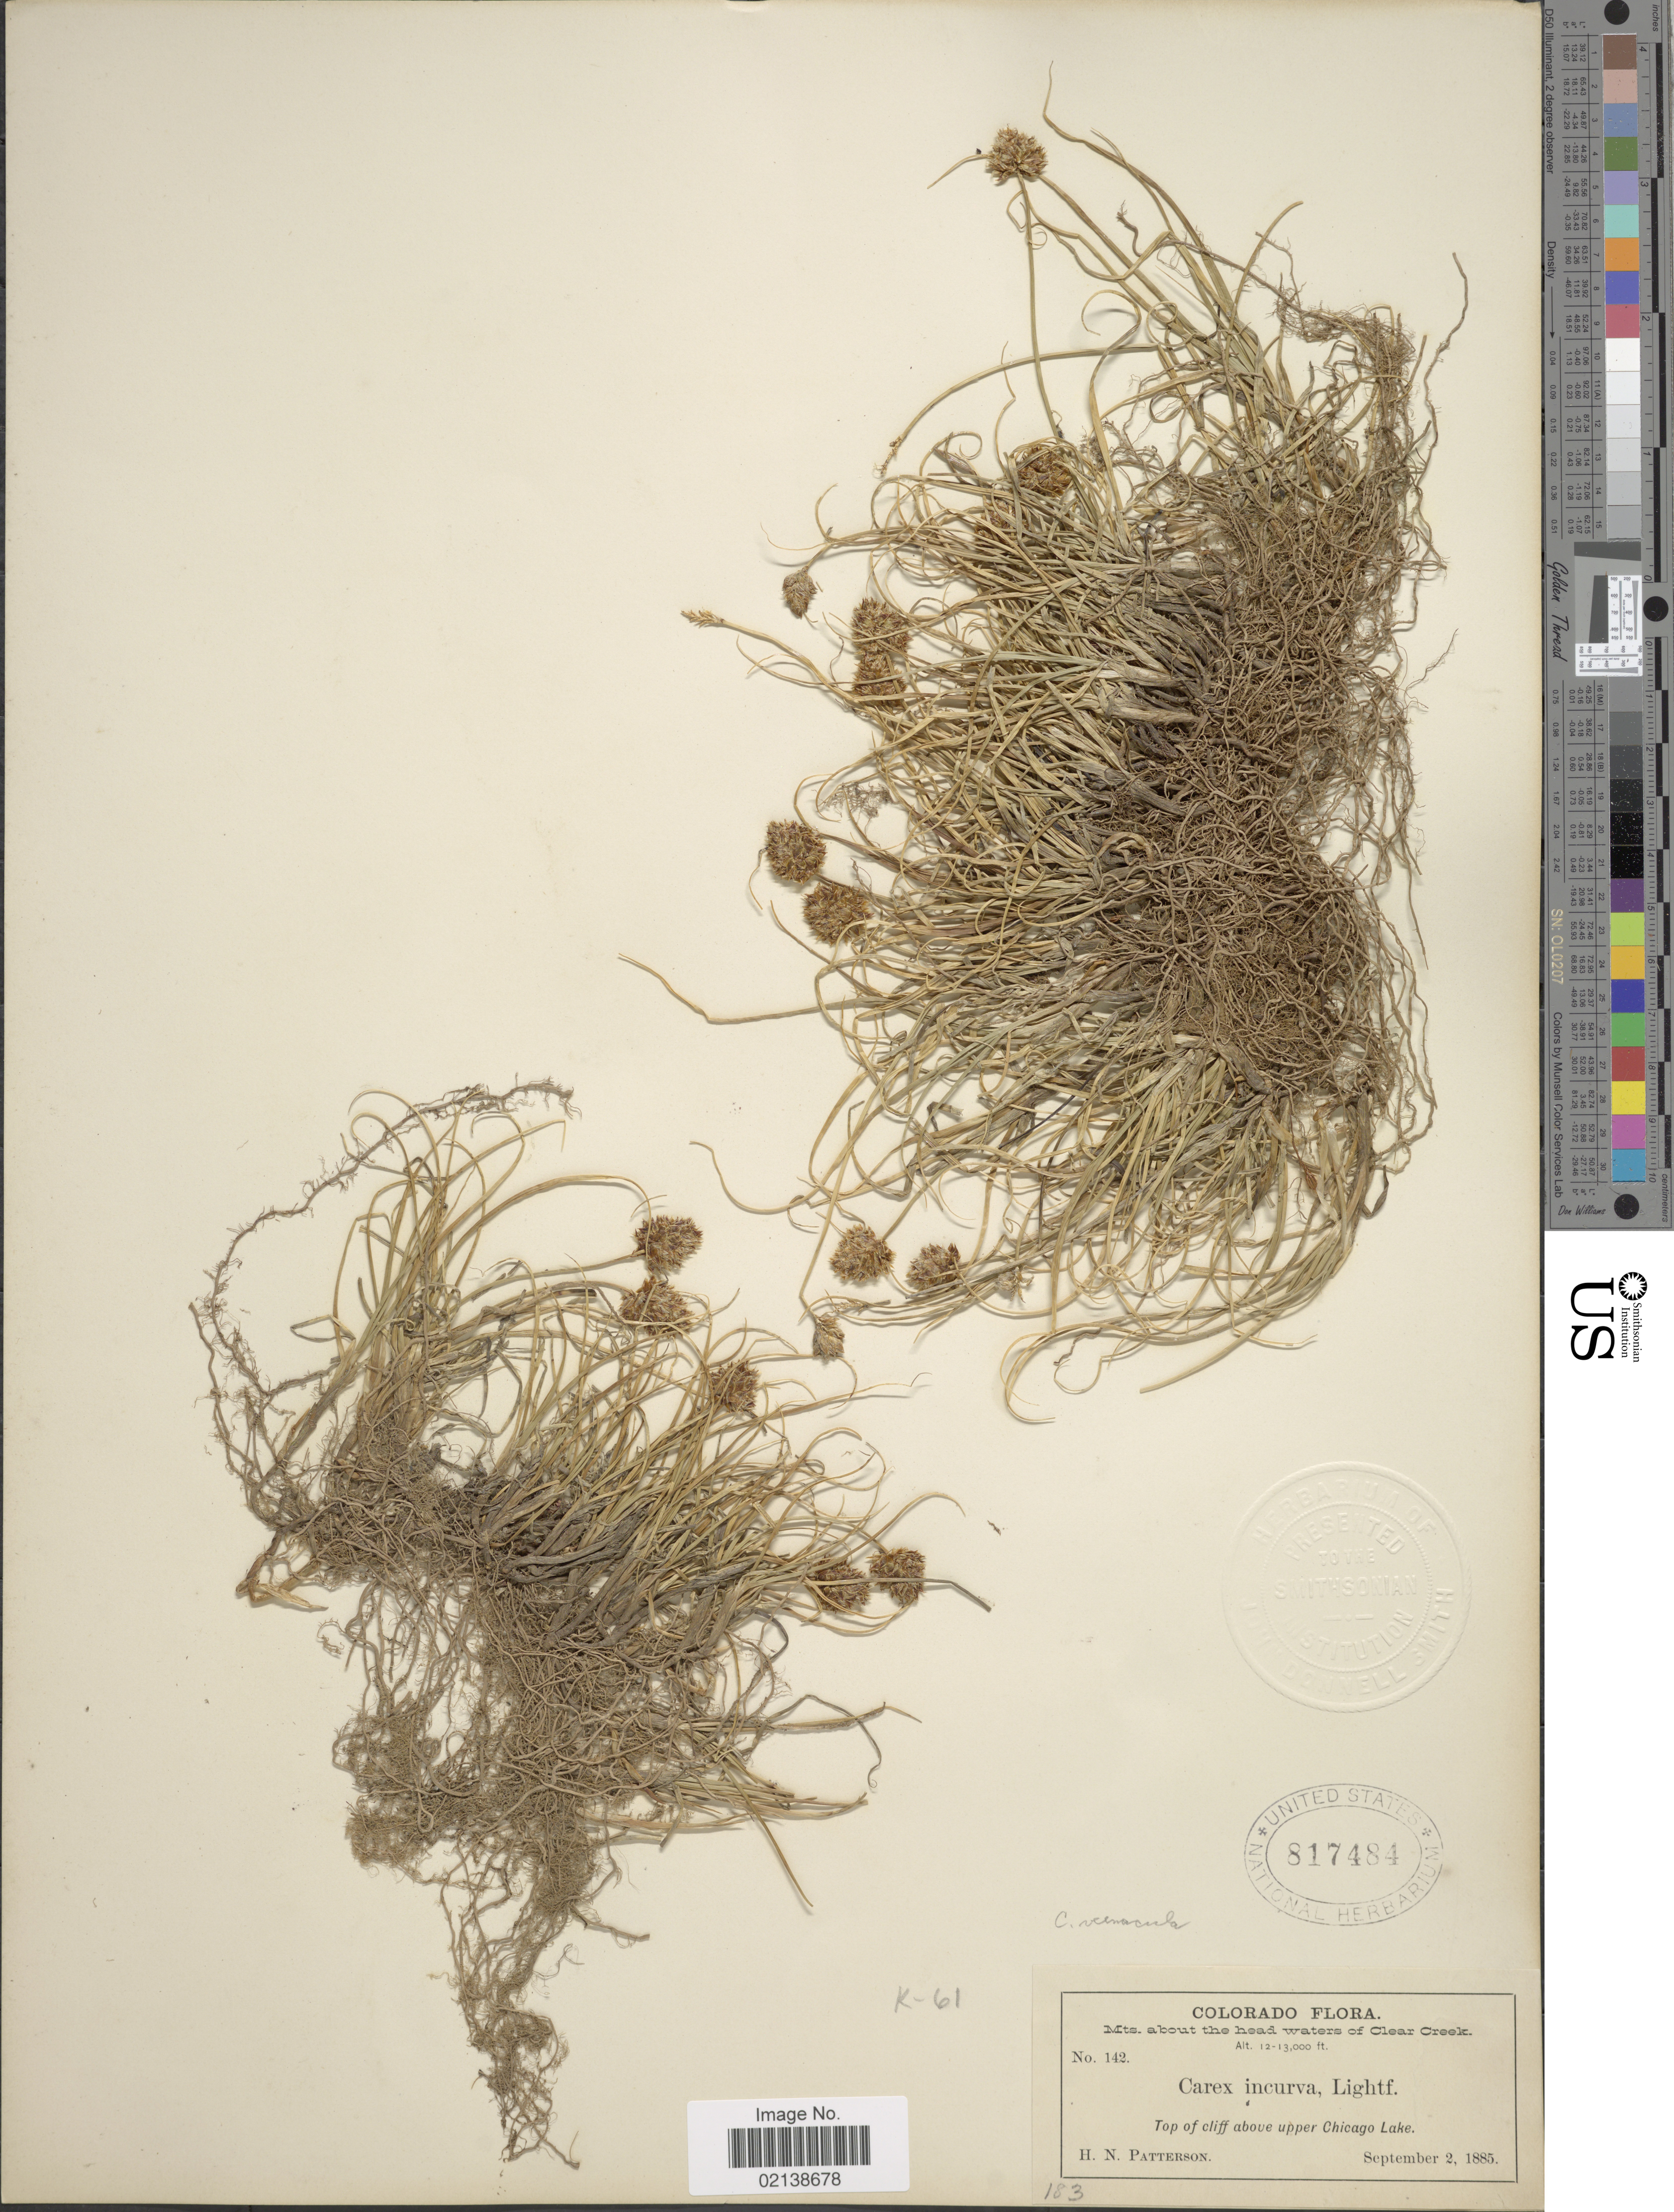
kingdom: Plantae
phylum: Tracheophyta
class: Liliopsida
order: Poales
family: Cyperaceae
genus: Carex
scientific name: Carex vernacula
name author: L.H. Bailey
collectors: H. N. Patterson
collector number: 142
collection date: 1885-09-02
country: United States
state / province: Colorado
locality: Mts. about the head waters of Clear Creek, Top of cliff above upper Chicago Lake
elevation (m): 3658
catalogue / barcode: US 817484